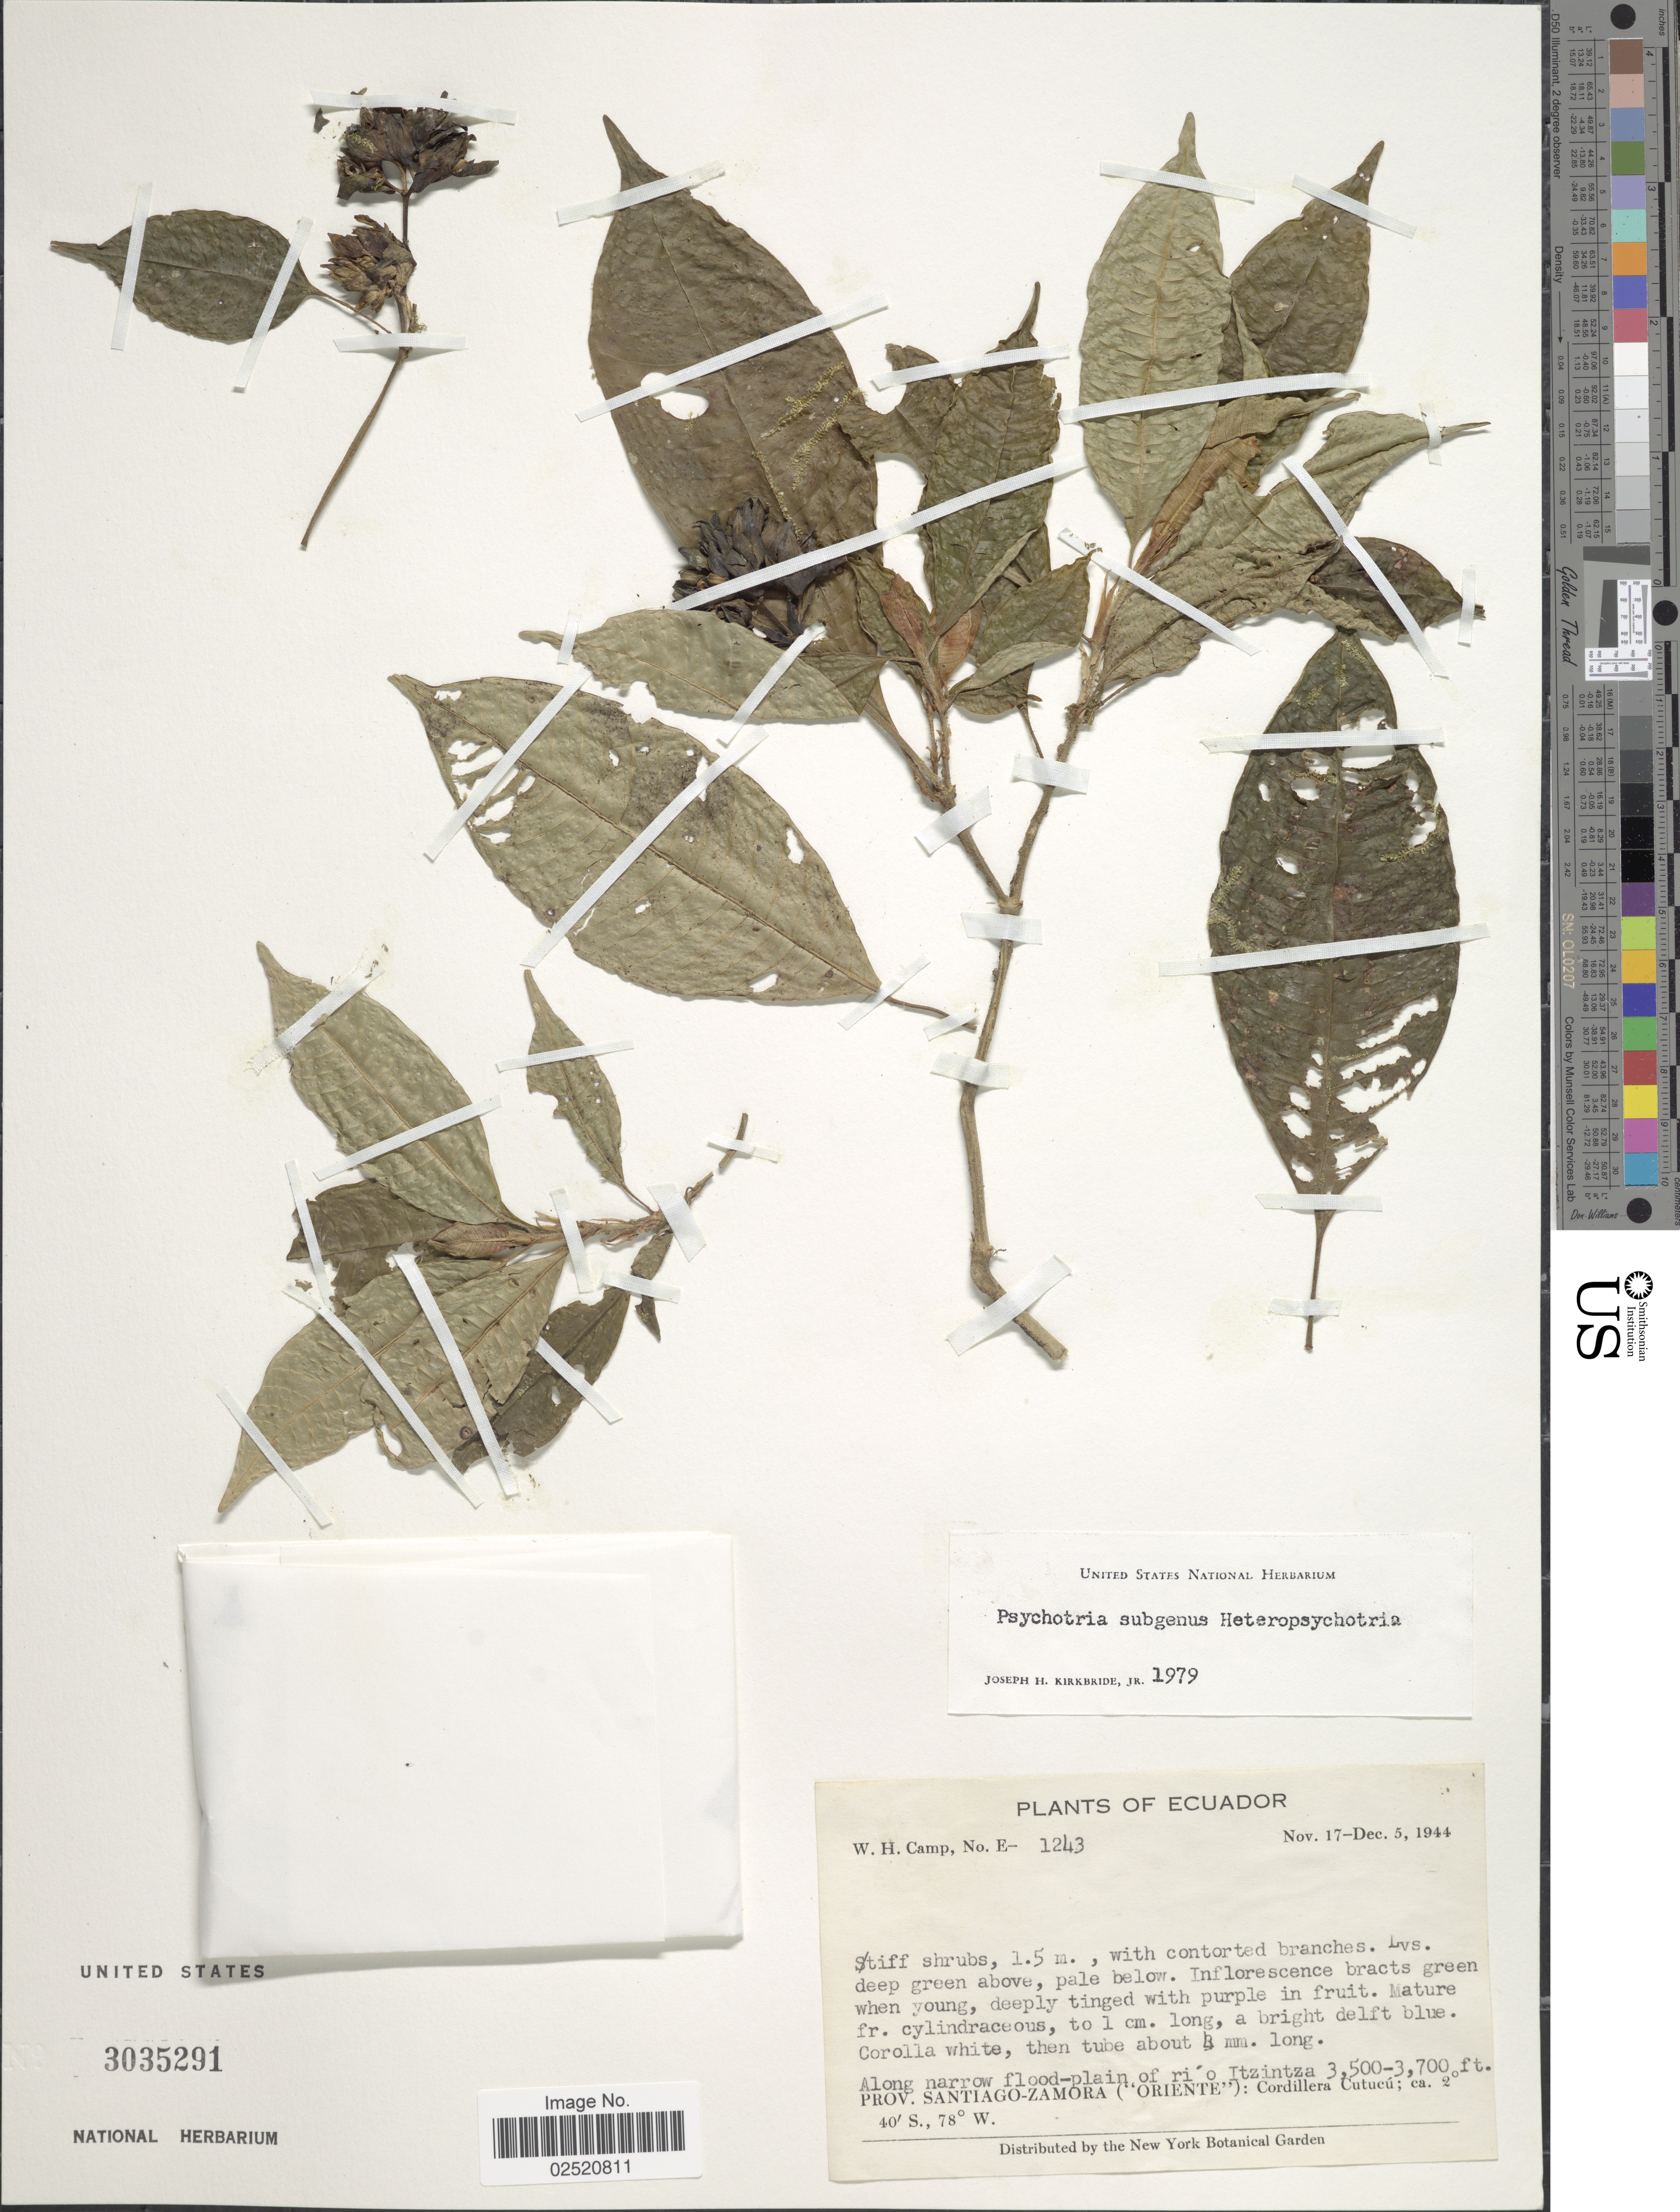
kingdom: Plantae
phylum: Tracheophyta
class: Magnoliopsida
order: Gentianales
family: Rubiaceae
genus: Psychotria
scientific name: Psychotria sp.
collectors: W. H. Camp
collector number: E-1243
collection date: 1944-11-17/1944-12-05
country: Ecuador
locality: Along narrow flood-plain of rio Itzintza, Prov. Santiago-Zamora ("Oriente"): Corddilera Cutucu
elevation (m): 1067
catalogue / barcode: US 3035291